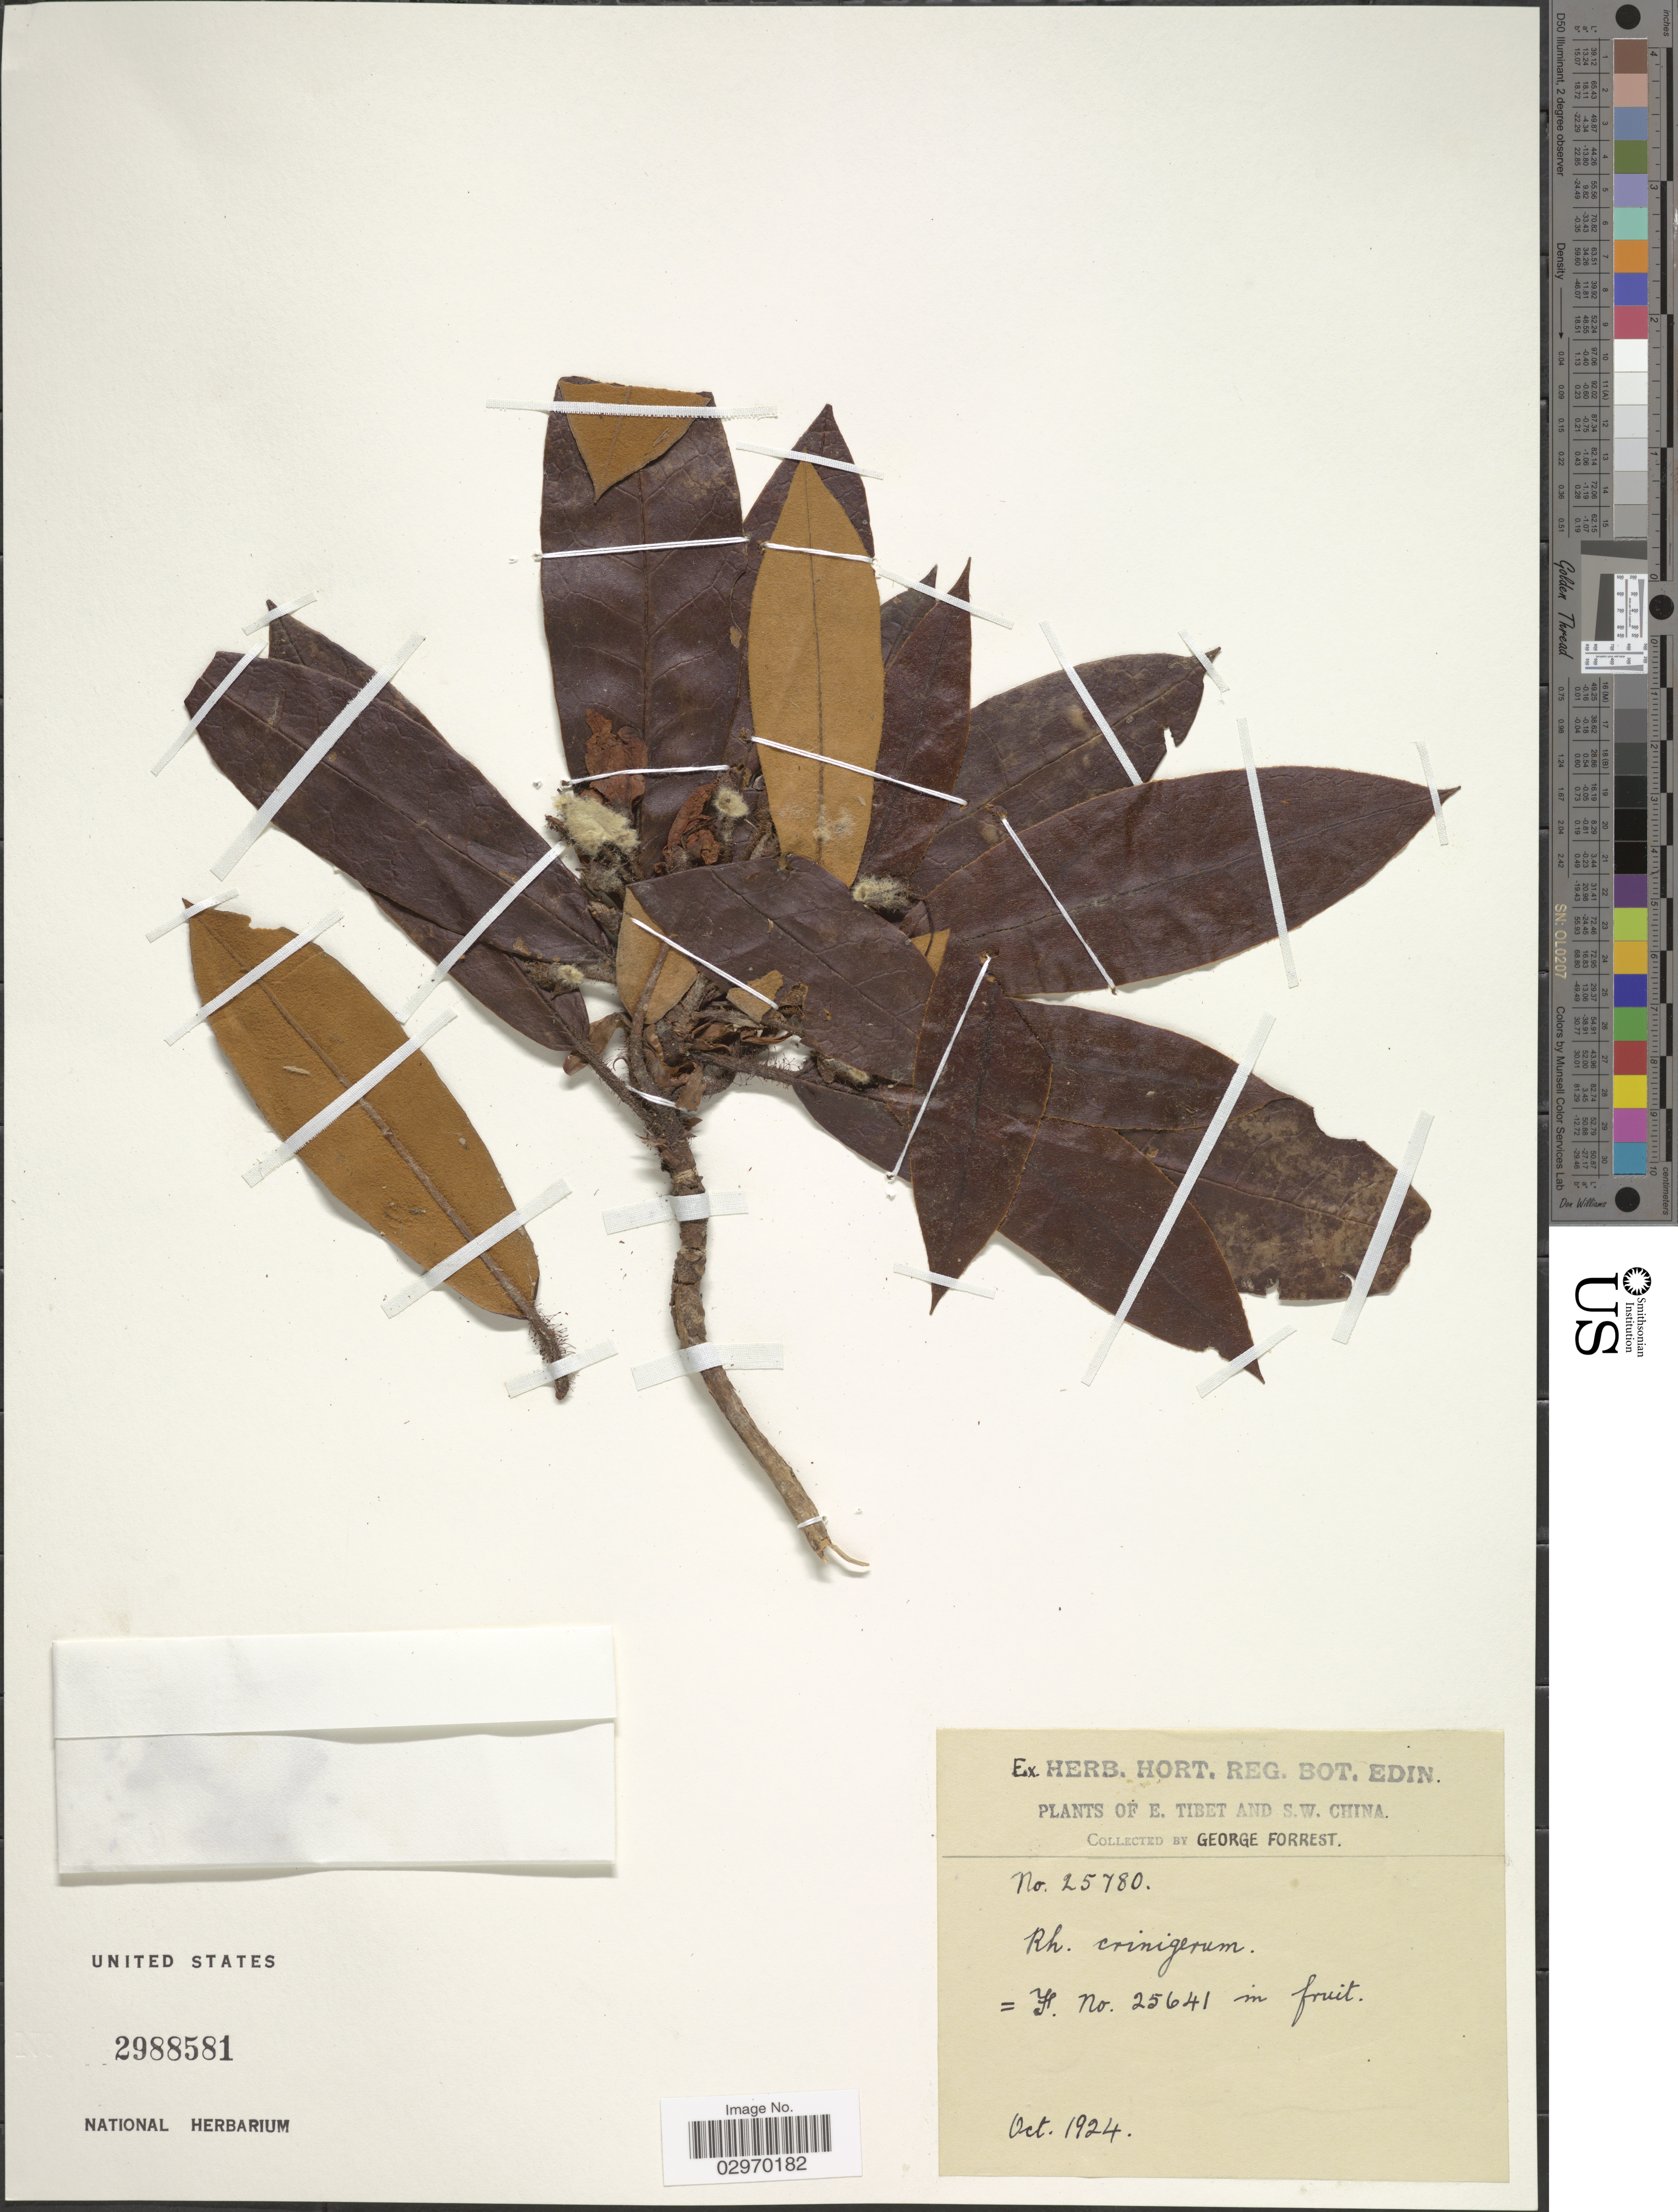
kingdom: Plantae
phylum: Tracheophyta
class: Magnoliopsida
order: Ericales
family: Ericaceae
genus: Rhododendron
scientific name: Rhododendron crinigerum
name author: Franch.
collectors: G. Forrest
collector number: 25780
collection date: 1924-10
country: China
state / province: Xizang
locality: E. Tibet and S.W. China.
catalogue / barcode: US 2988581